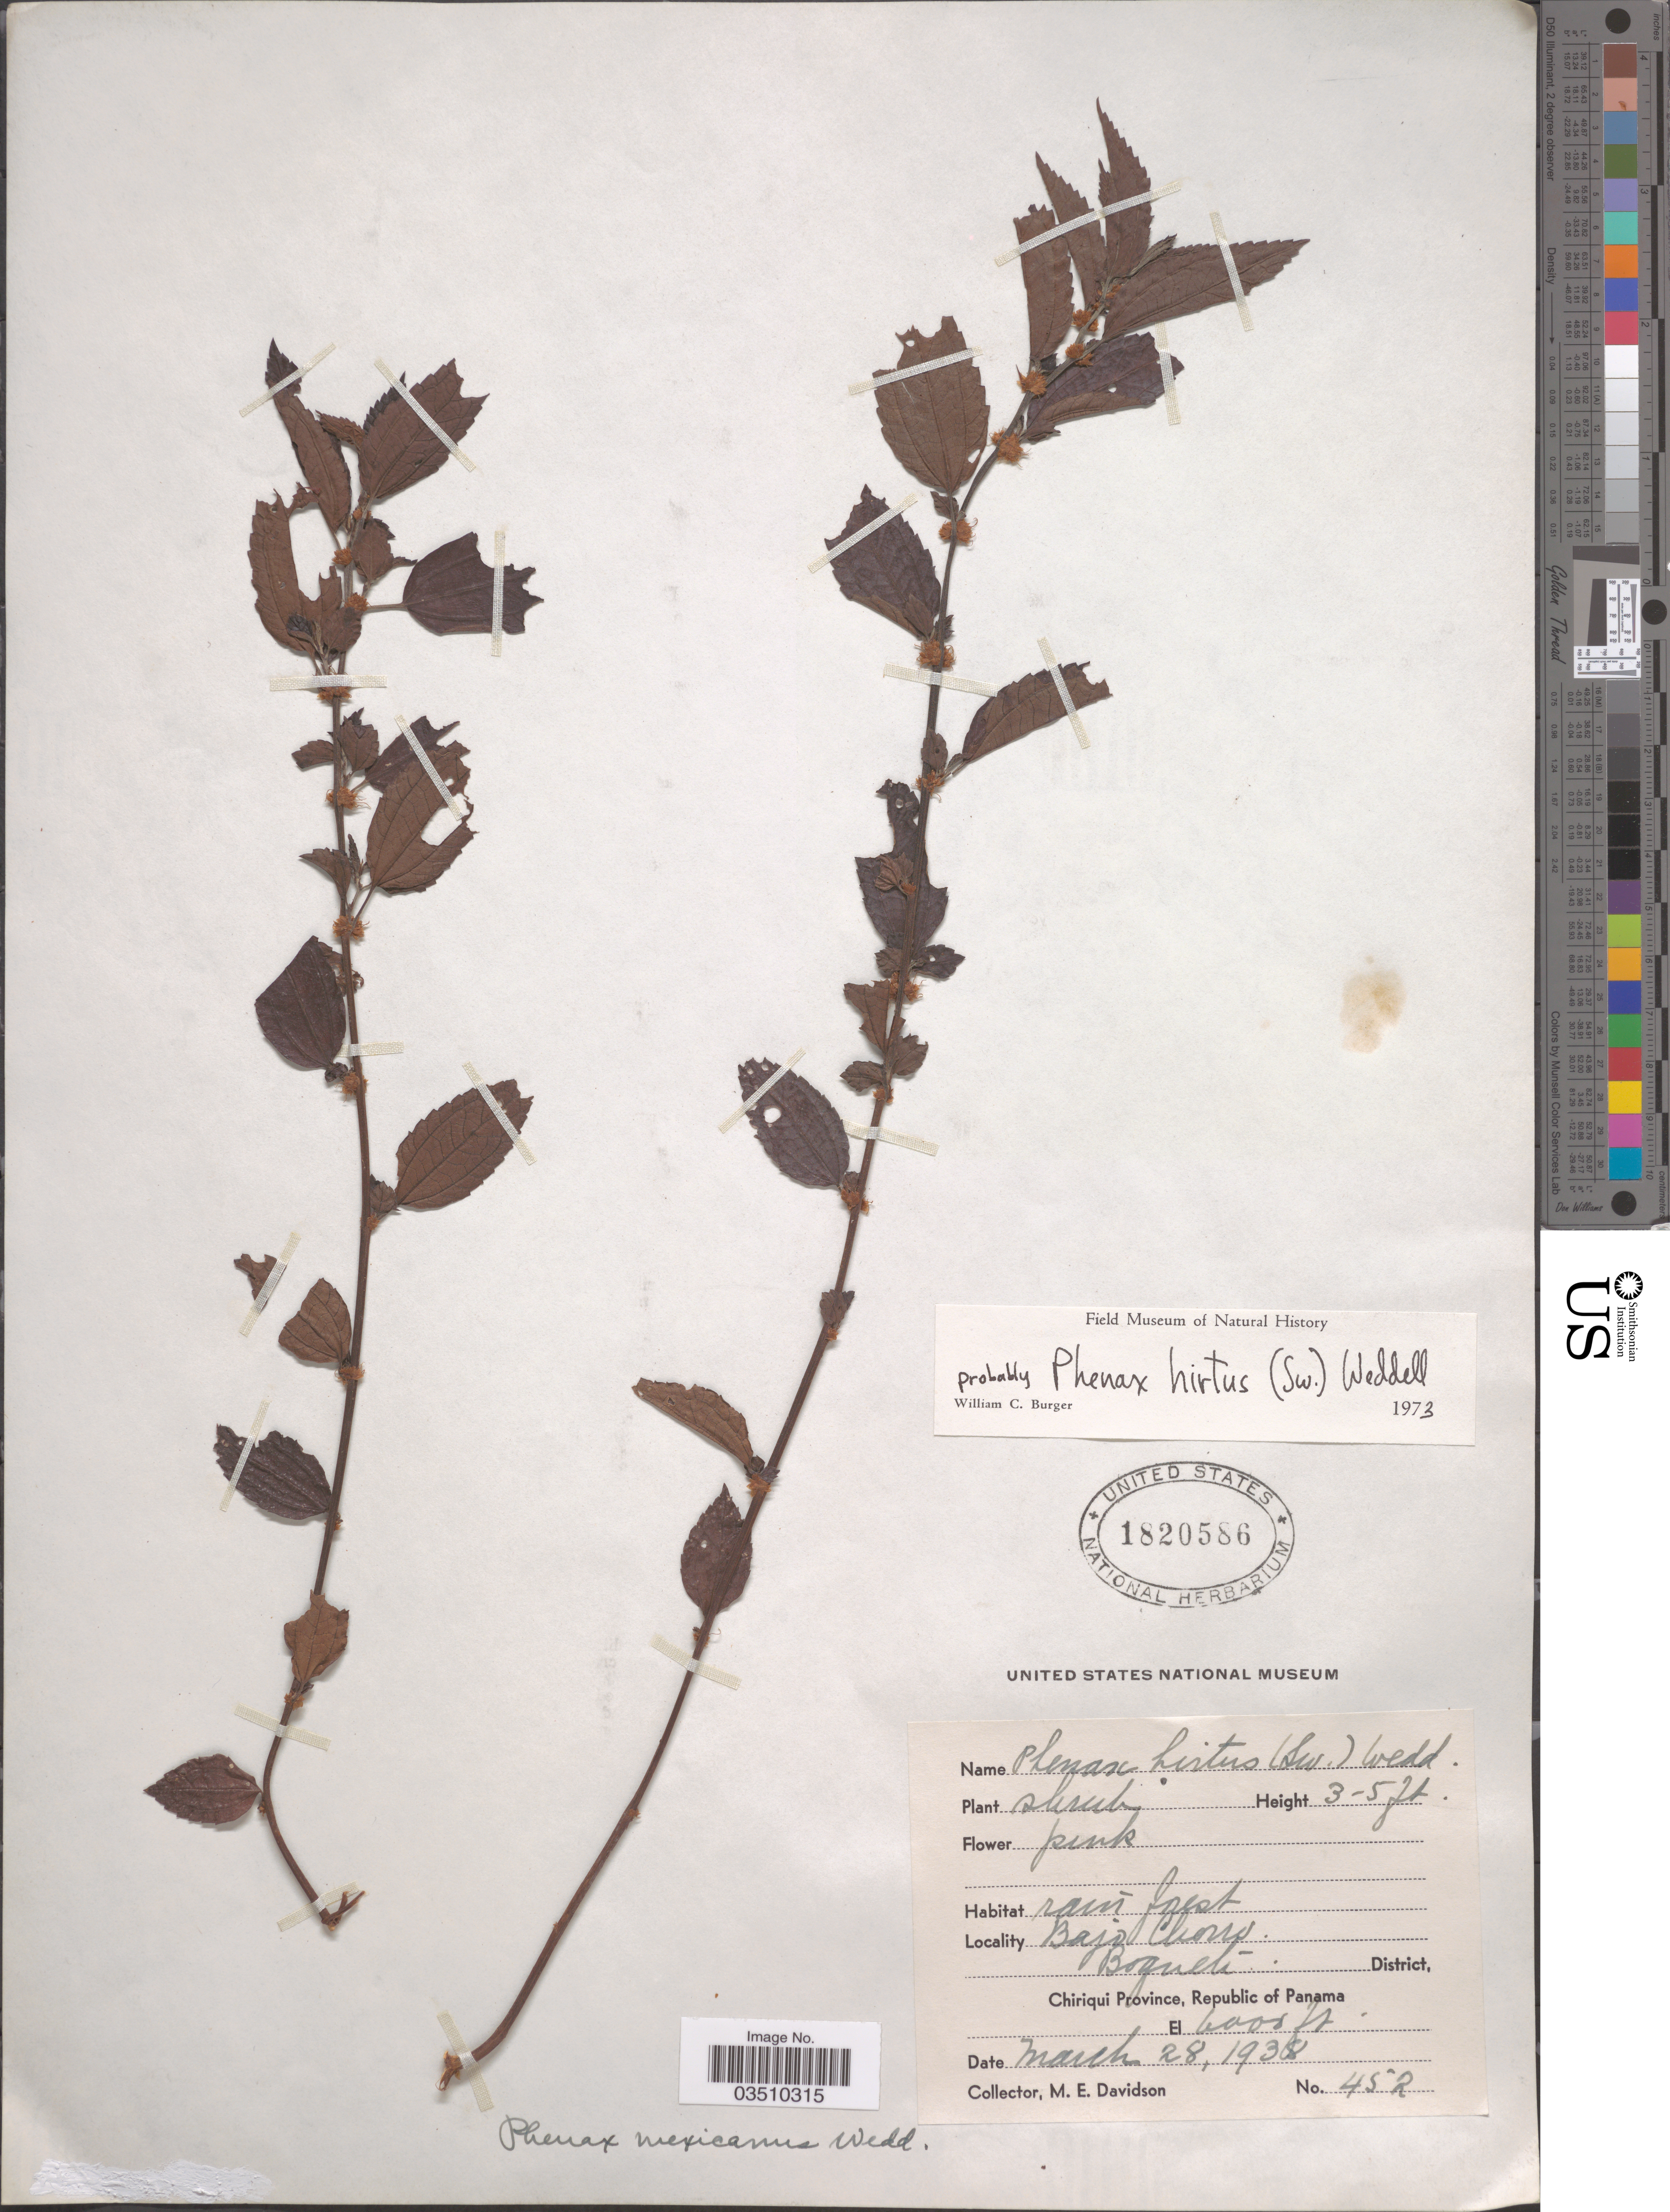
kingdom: Plantae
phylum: Tracheophyta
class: Magnoliopsida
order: Rosales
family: Urticaceae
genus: Phenax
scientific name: Phenax hirtus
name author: (Sw.) Wedd.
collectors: M. E. Davidson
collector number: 452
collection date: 1938-03-28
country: Panama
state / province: Chiriqui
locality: Baja Chorro. Boquete District, Republic of Panama.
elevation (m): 1829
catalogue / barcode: US 1820586